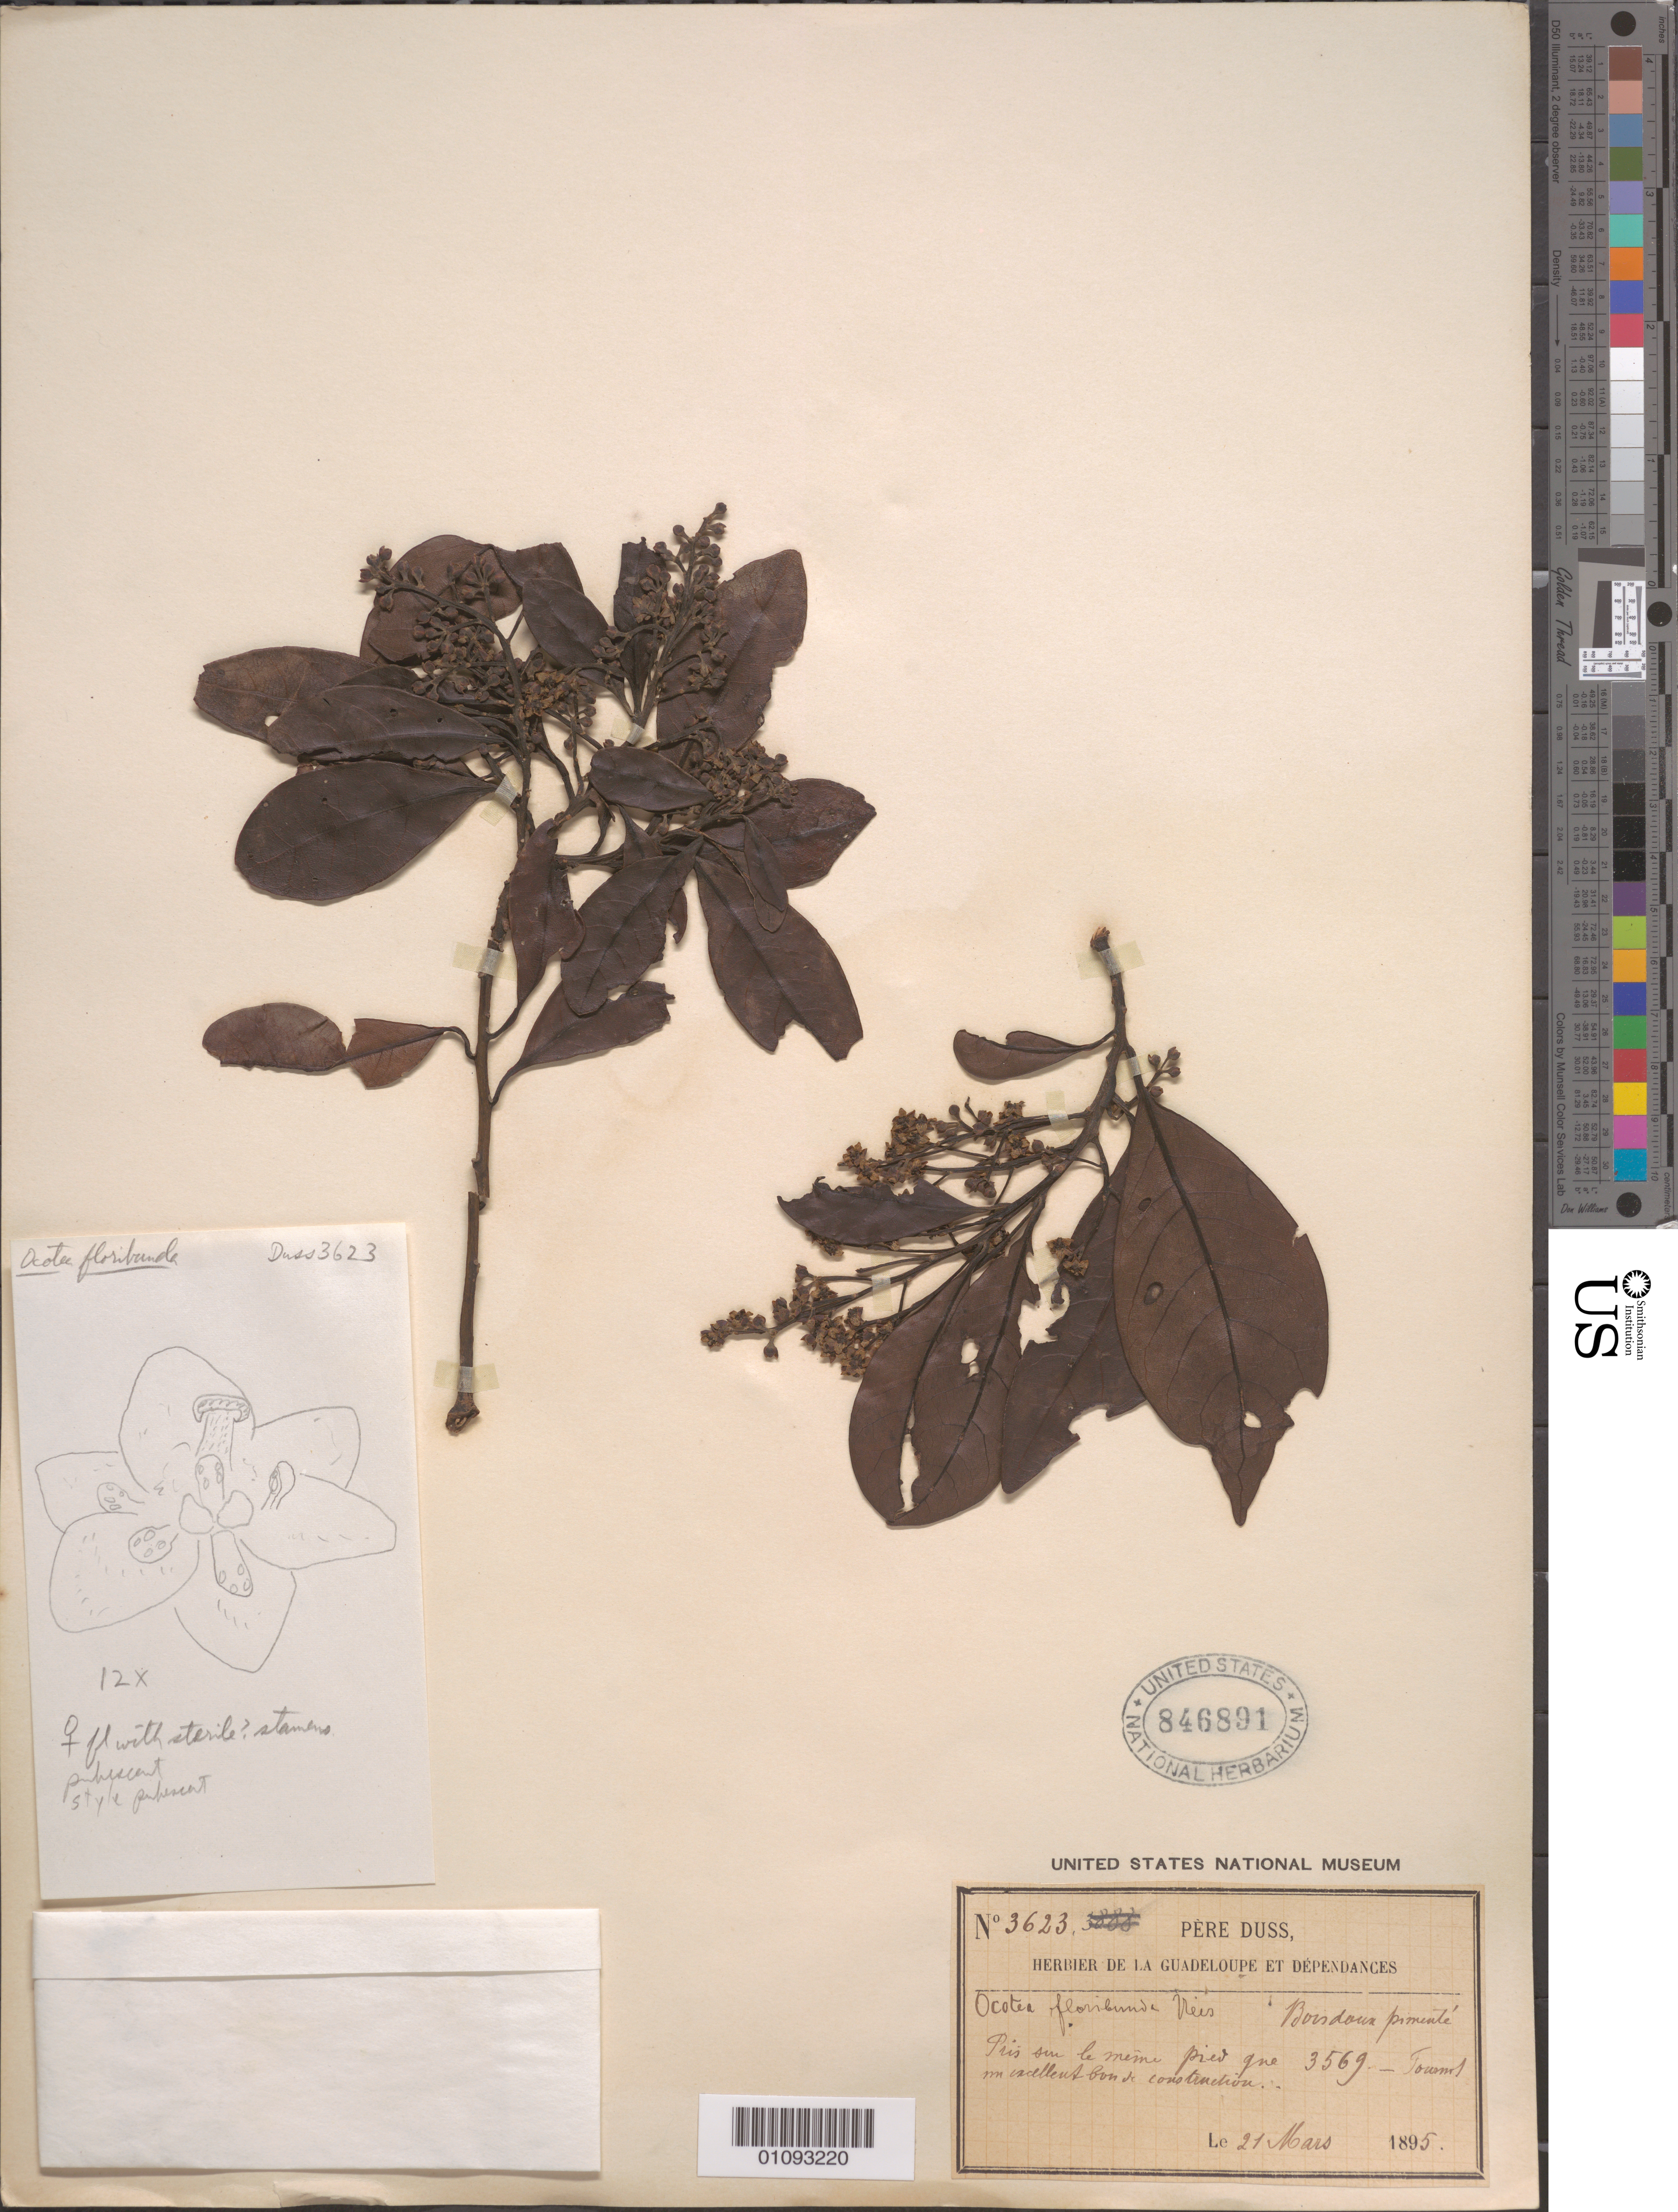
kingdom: Plantae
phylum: Tracheophyta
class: Magnoliopsida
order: Laurales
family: Lauraceae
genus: Ocotea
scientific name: Ocotea floribunda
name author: (Sw.) Mez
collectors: Père Duss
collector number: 3623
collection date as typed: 21 Mar 1895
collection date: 1895-03-21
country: Martinique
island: Martinique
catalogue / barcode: US 846891